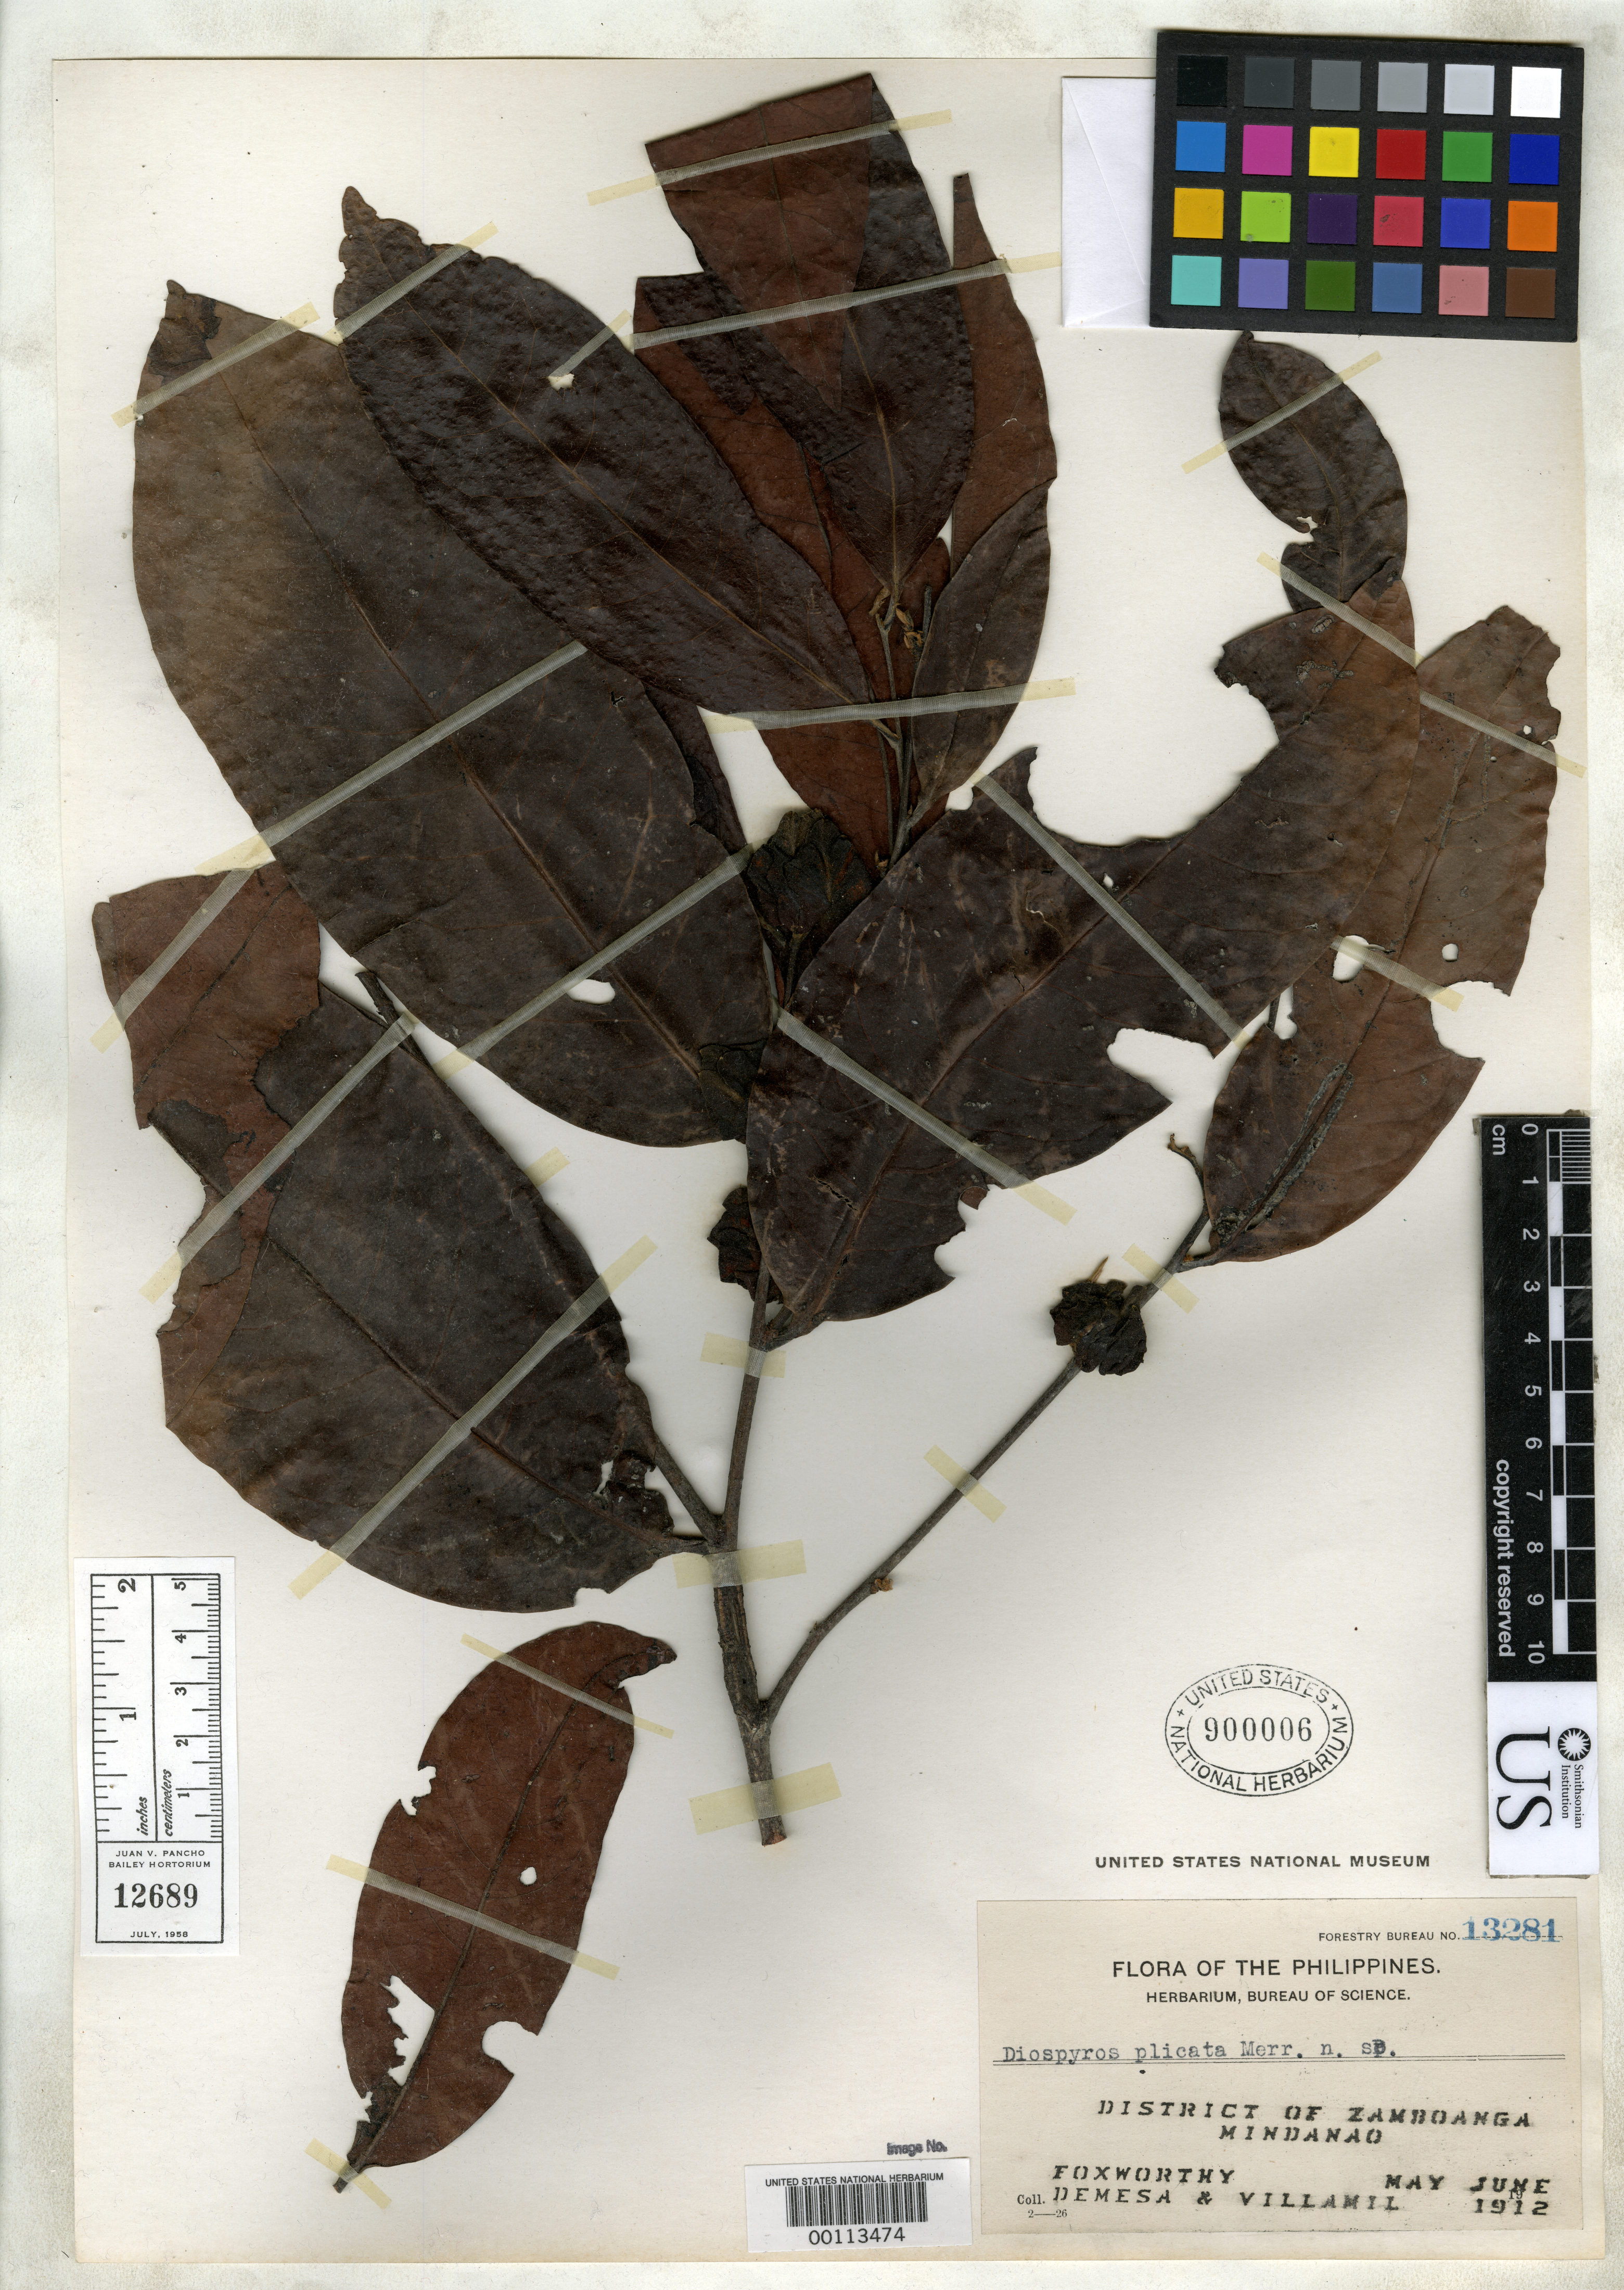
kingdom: Plantae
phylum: Tracheophyta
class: Magnoliopsida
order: Ericales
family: Ebenaceae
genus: Diospyros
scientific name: Diospyros plicata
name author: Merr.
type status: Isotype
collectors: F. W. Foxworthy, A. Demesa & A. Villamil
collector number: Bur. Sci. 13281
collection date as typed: May 1912 to -- Jun 1912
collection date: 1912-05/1912-06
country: Philippines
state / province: Zamboanga Peninsula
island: Mindanao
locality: Tetuan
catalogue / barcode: US 900006